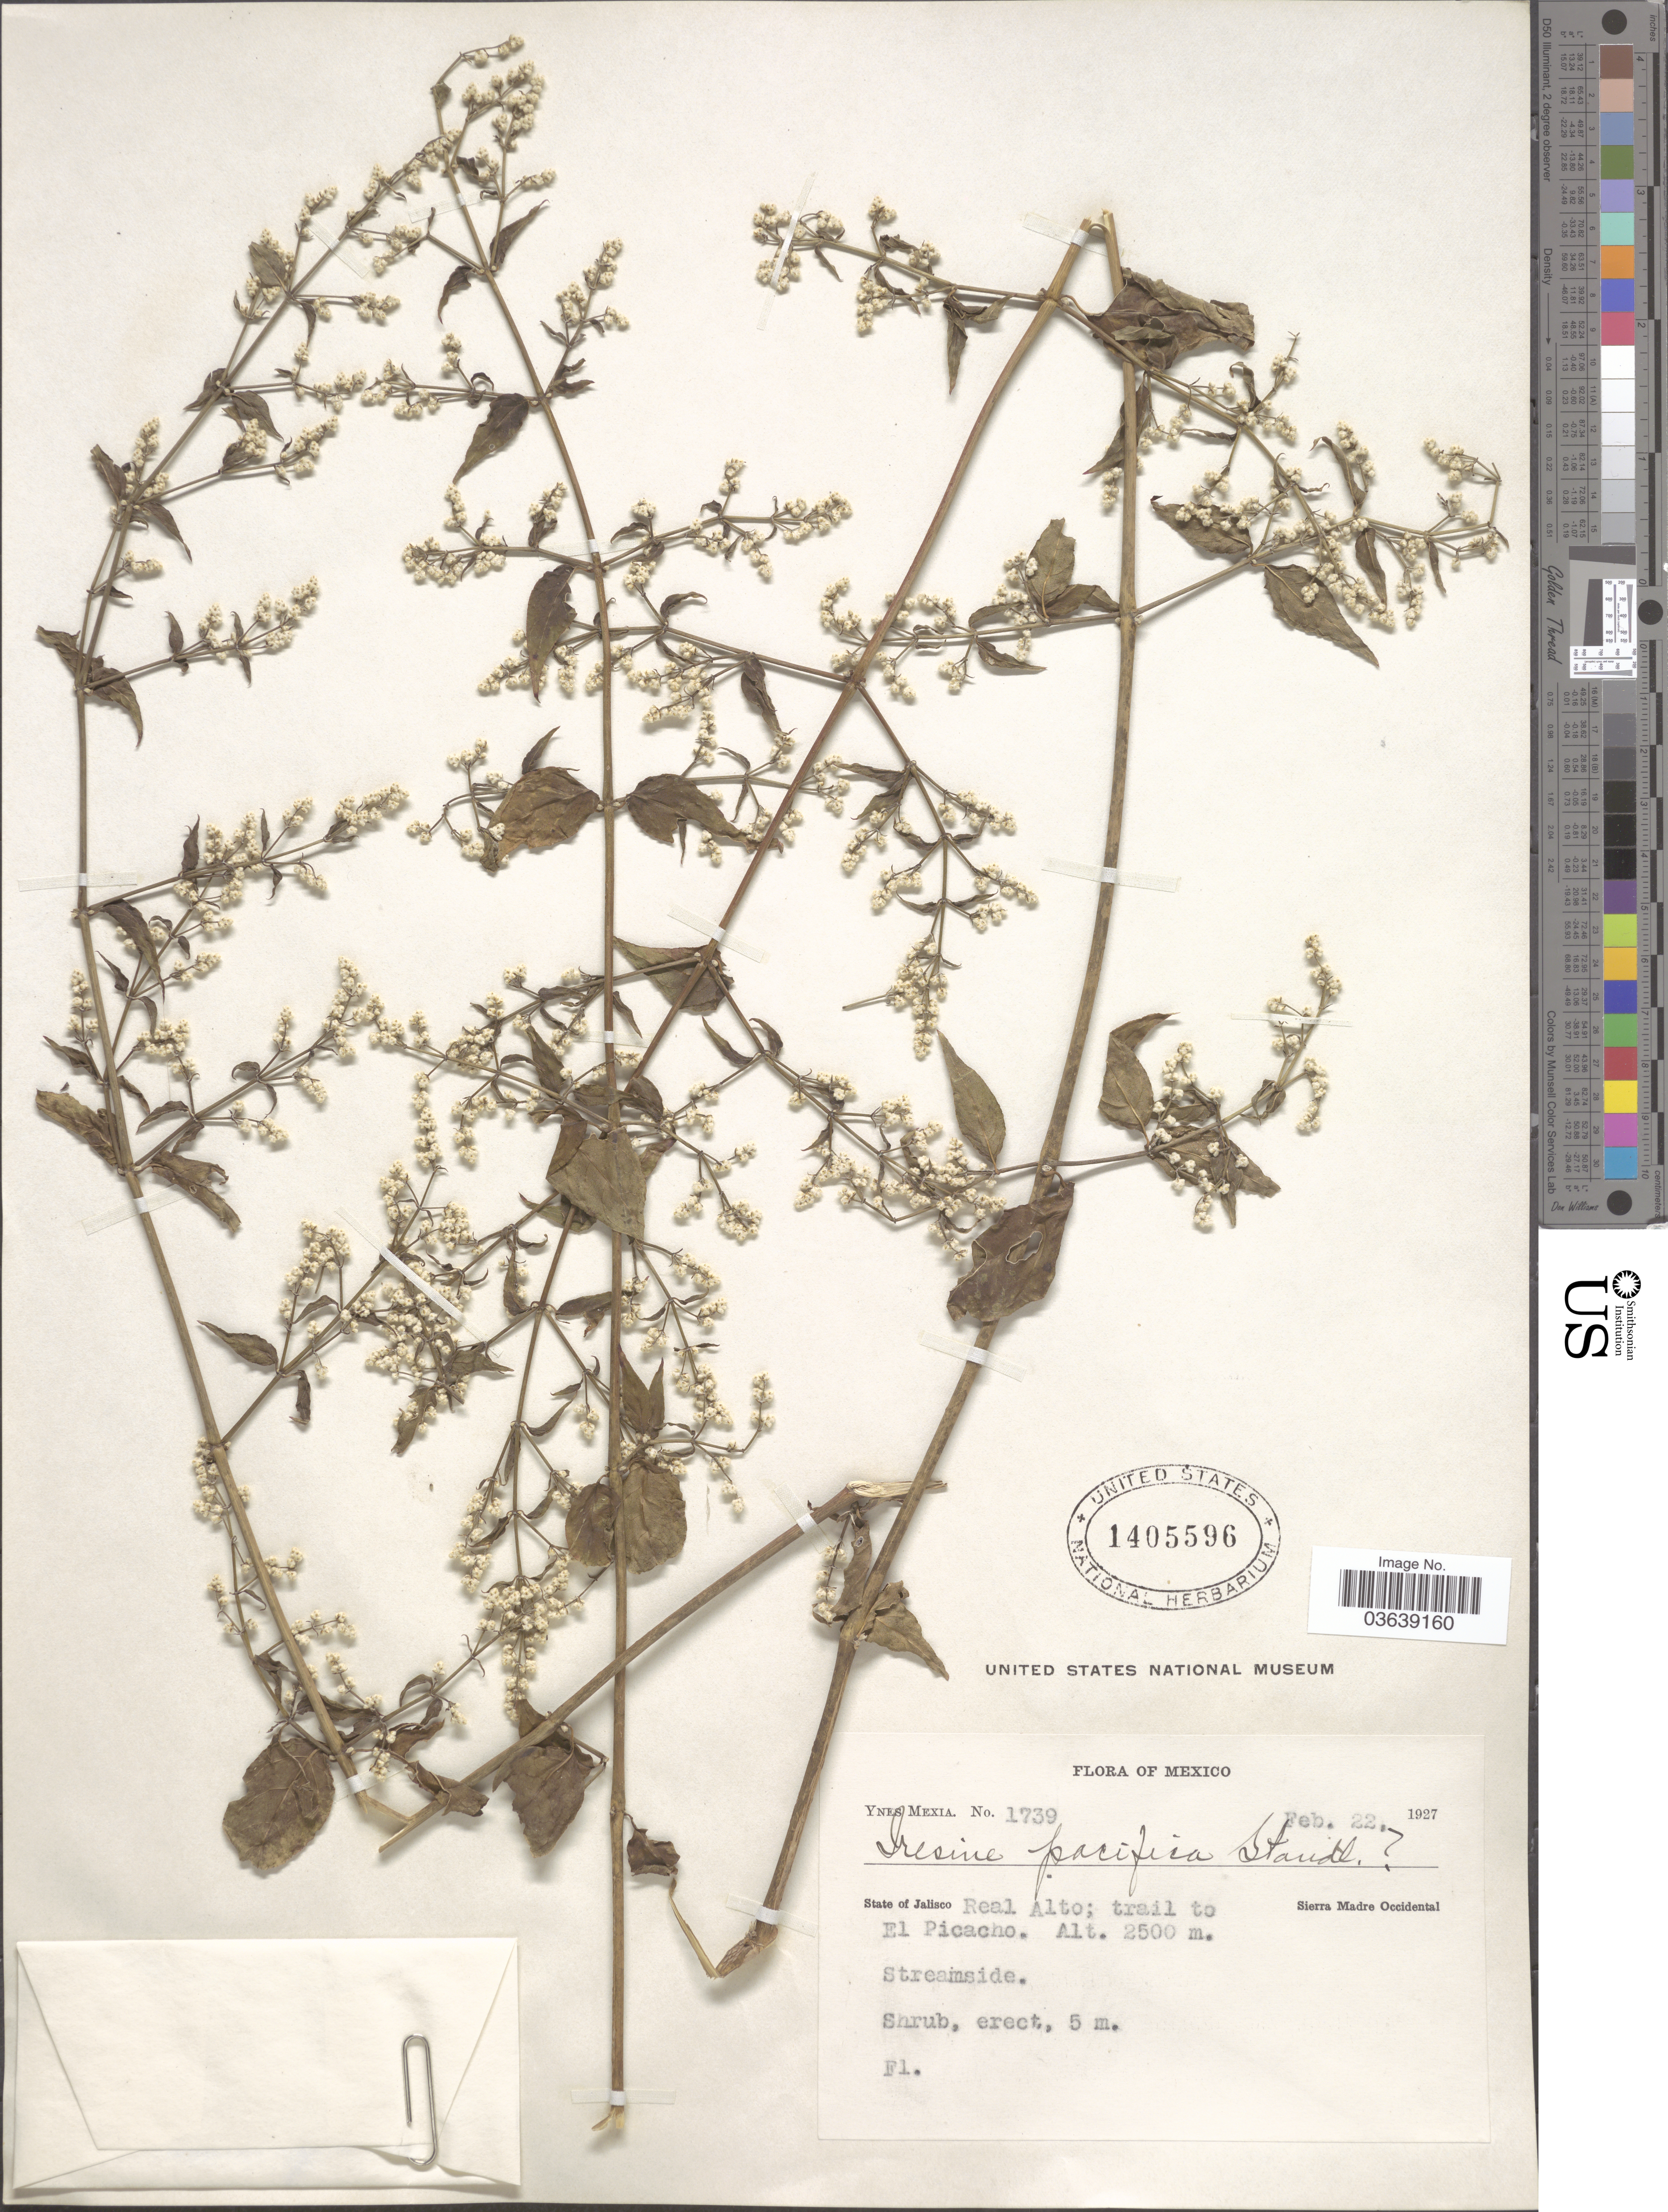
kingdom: Plantae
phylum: Tracheophyta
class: Magnoliopsida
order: Caryophyllales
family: Amaranthaceae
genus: Iresine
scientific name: Iresine pacifica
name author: Standl.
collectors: Y. Mexia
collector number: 1739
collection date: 1927-02-22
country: Mexico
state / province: Jalisco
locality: Real Alto; trail to El Picacho. Sierra Madre Occidental.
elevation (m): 2500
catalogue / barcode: US 1405596